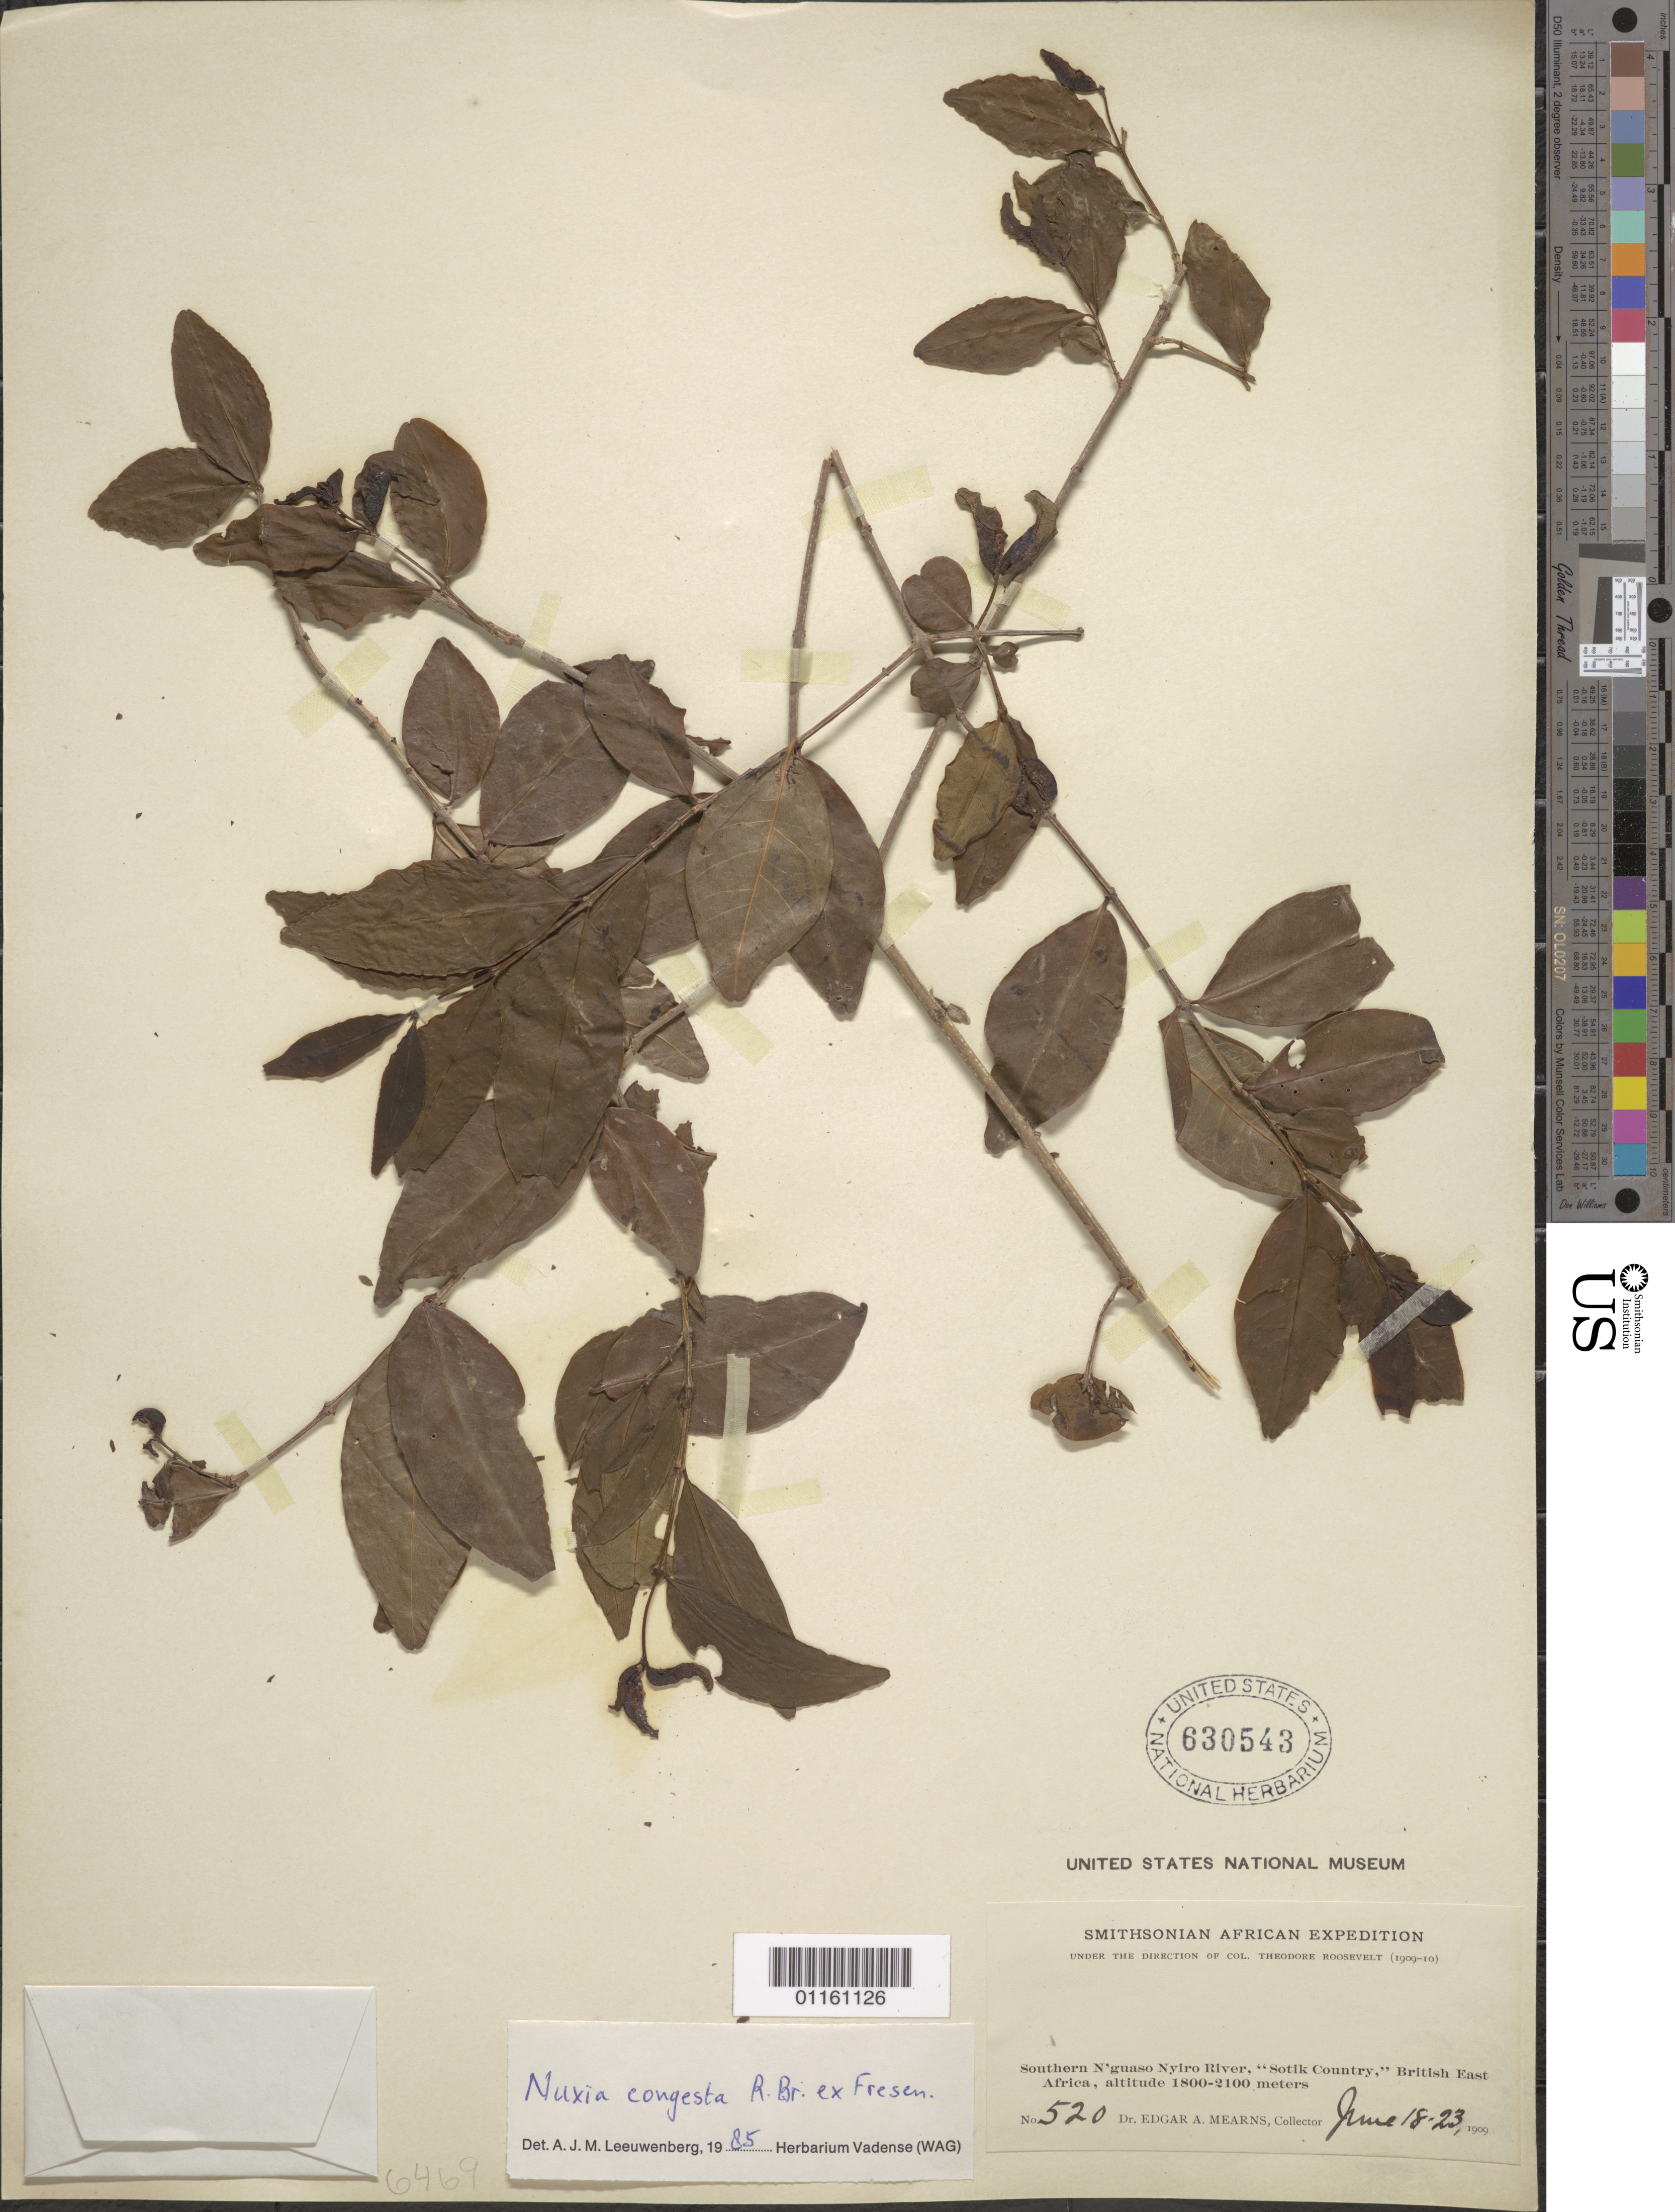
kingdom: Plantae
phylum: Tracheophyta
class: Magnoliopsida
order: Lamiales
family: Stilbaceae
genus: Nuxia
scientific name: Nuxia congesta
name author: R. Br. ex Fresen.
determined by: Leeuwenberg, A. J. M.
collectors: E. A. Mearns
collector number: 520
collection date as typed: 18 Jun 1909 to 23 Jun 1909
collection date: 1909-06-18/1909-06-23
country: Kenya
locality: Southern N'guaso Nyiro River, "Sotik Country", British East Africa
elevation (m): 1800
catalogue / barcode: US 630543